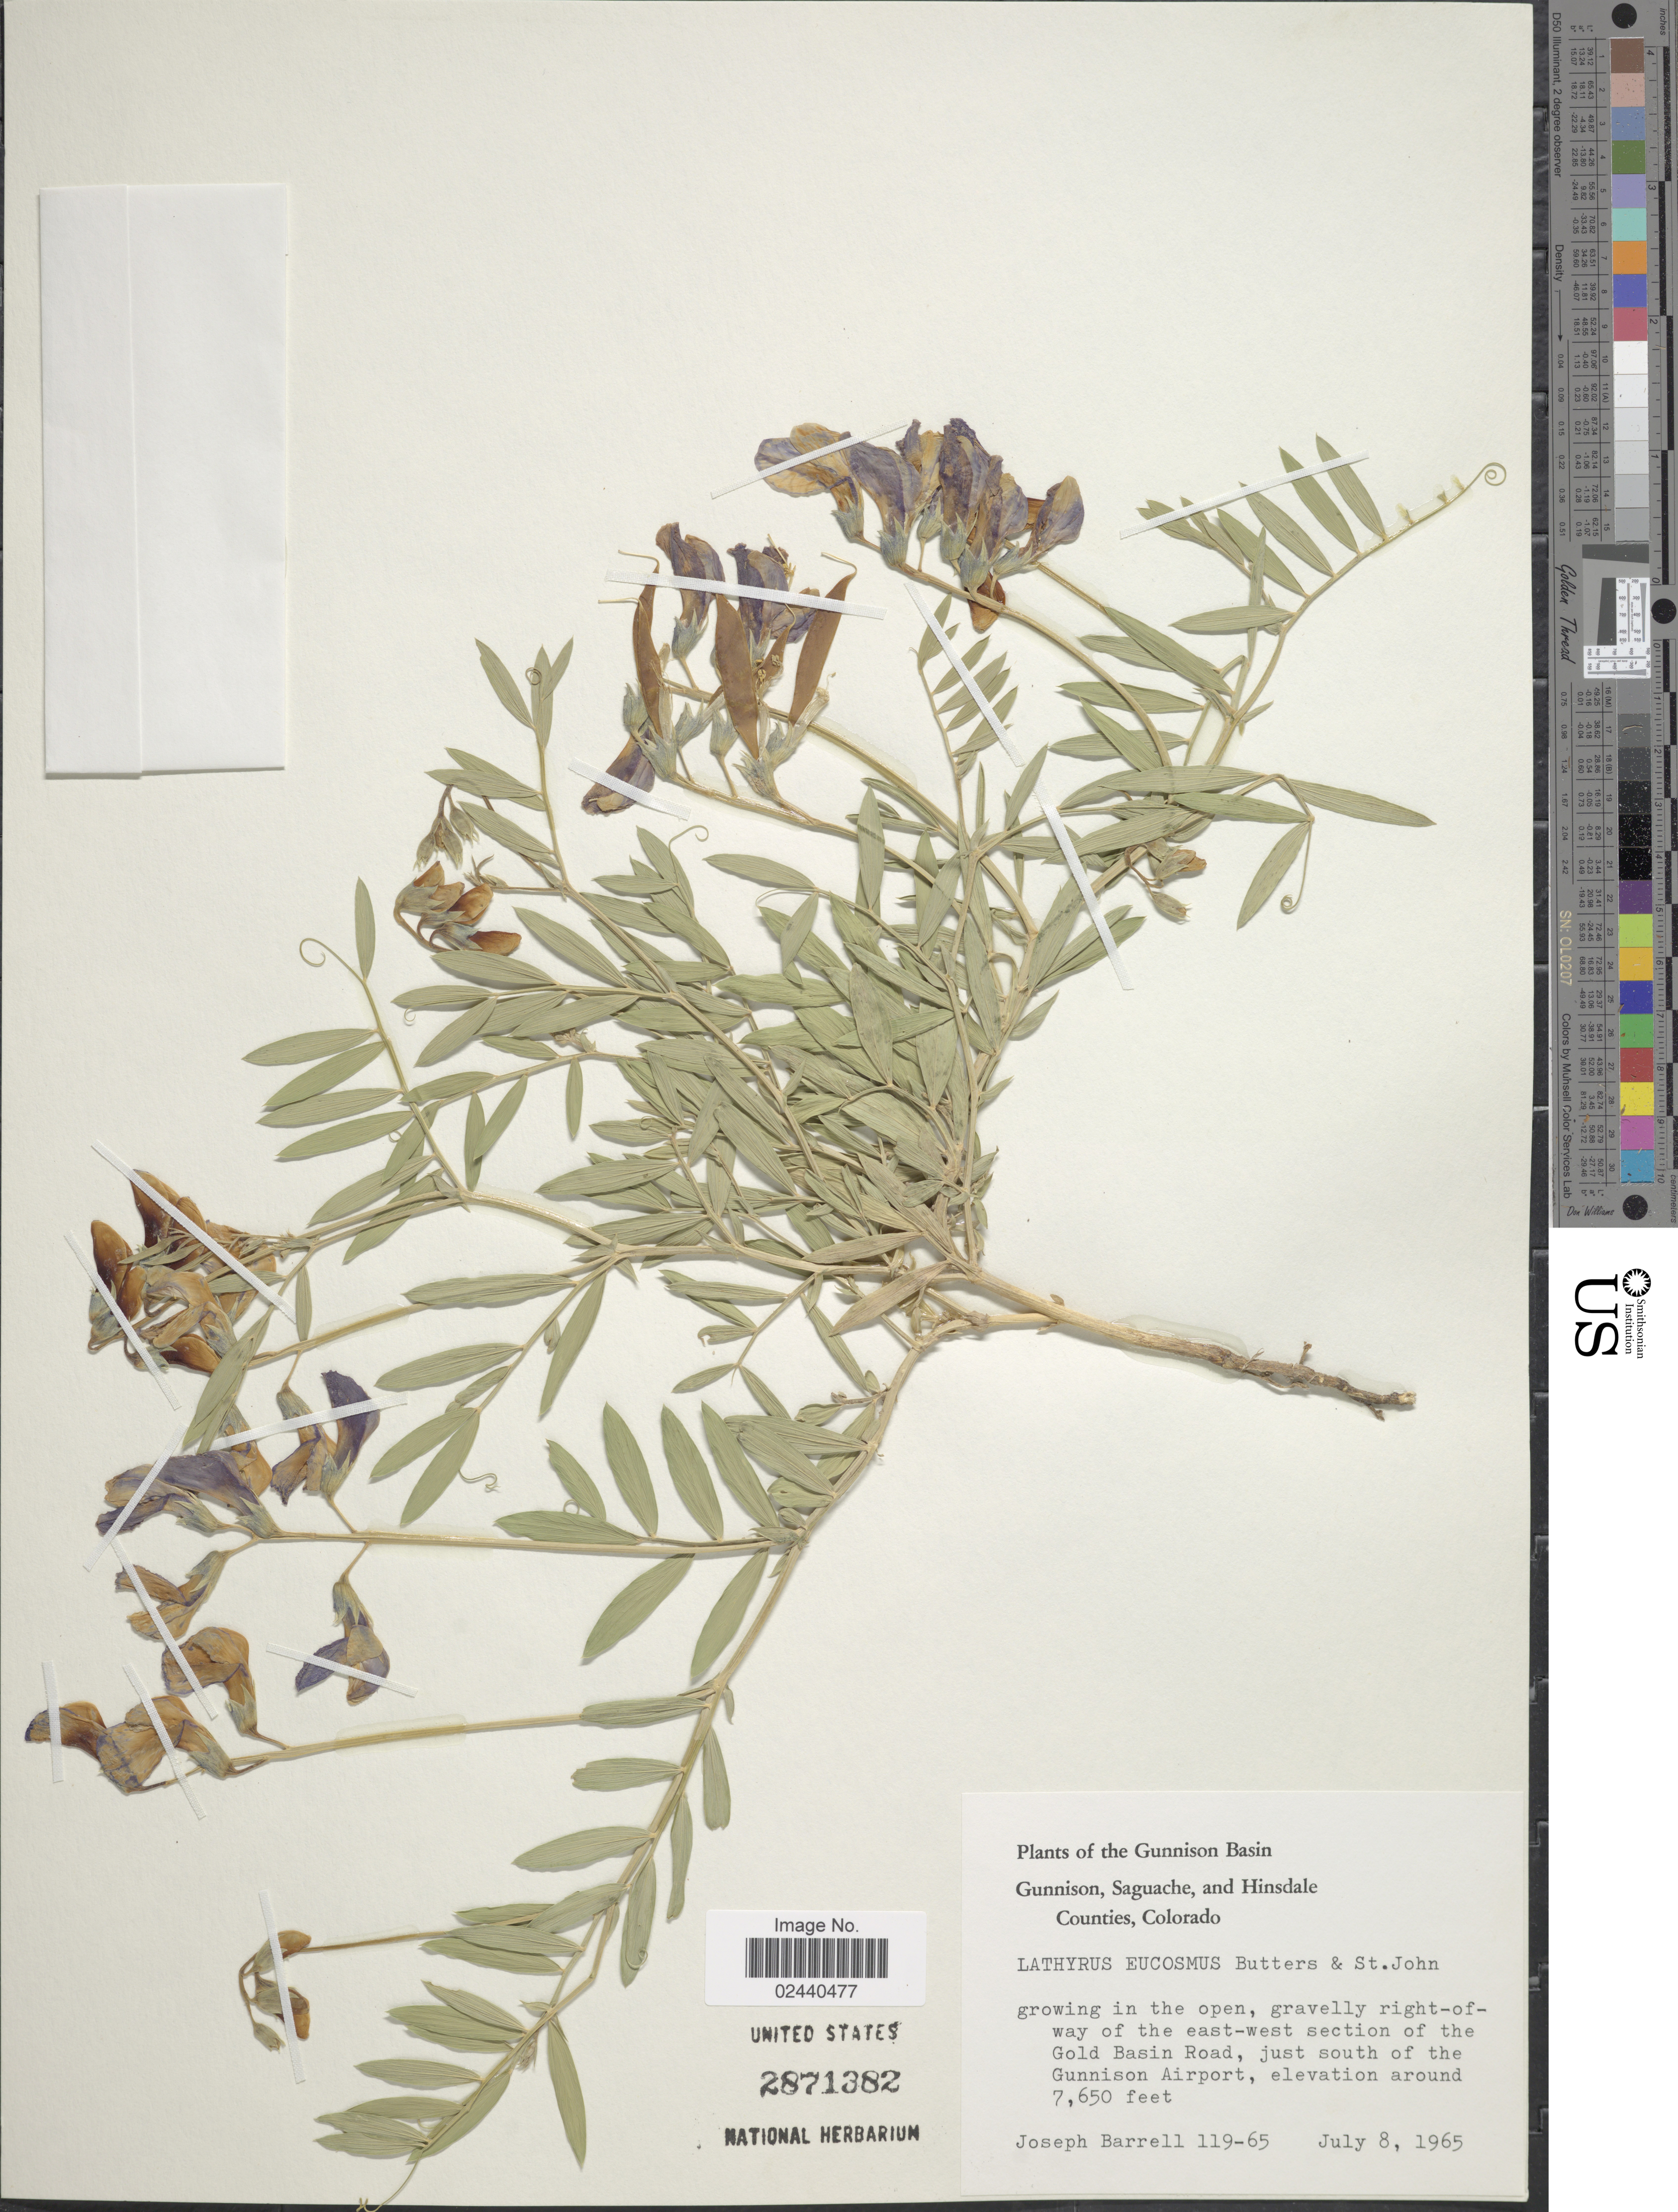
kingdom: Plantae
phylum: Tracheophyta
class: Magnoliopsida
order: Fabales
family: Fabaceae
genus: Lathyrus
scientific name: Lathyrus eucosmus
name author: Butters & H. St. John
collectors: J. Barrell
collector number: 119-65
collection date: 1965-07-08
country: United States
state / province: Colorado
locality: Gunnison Basin. Gunnison, Saguache, and Hinsdale Counties, Colorado. Growing in the open, gravelly right-of-way of the east-west section of the Gold Basin Road, just south of the Gunnison Airport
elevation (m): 2332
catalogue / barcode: US 2871382